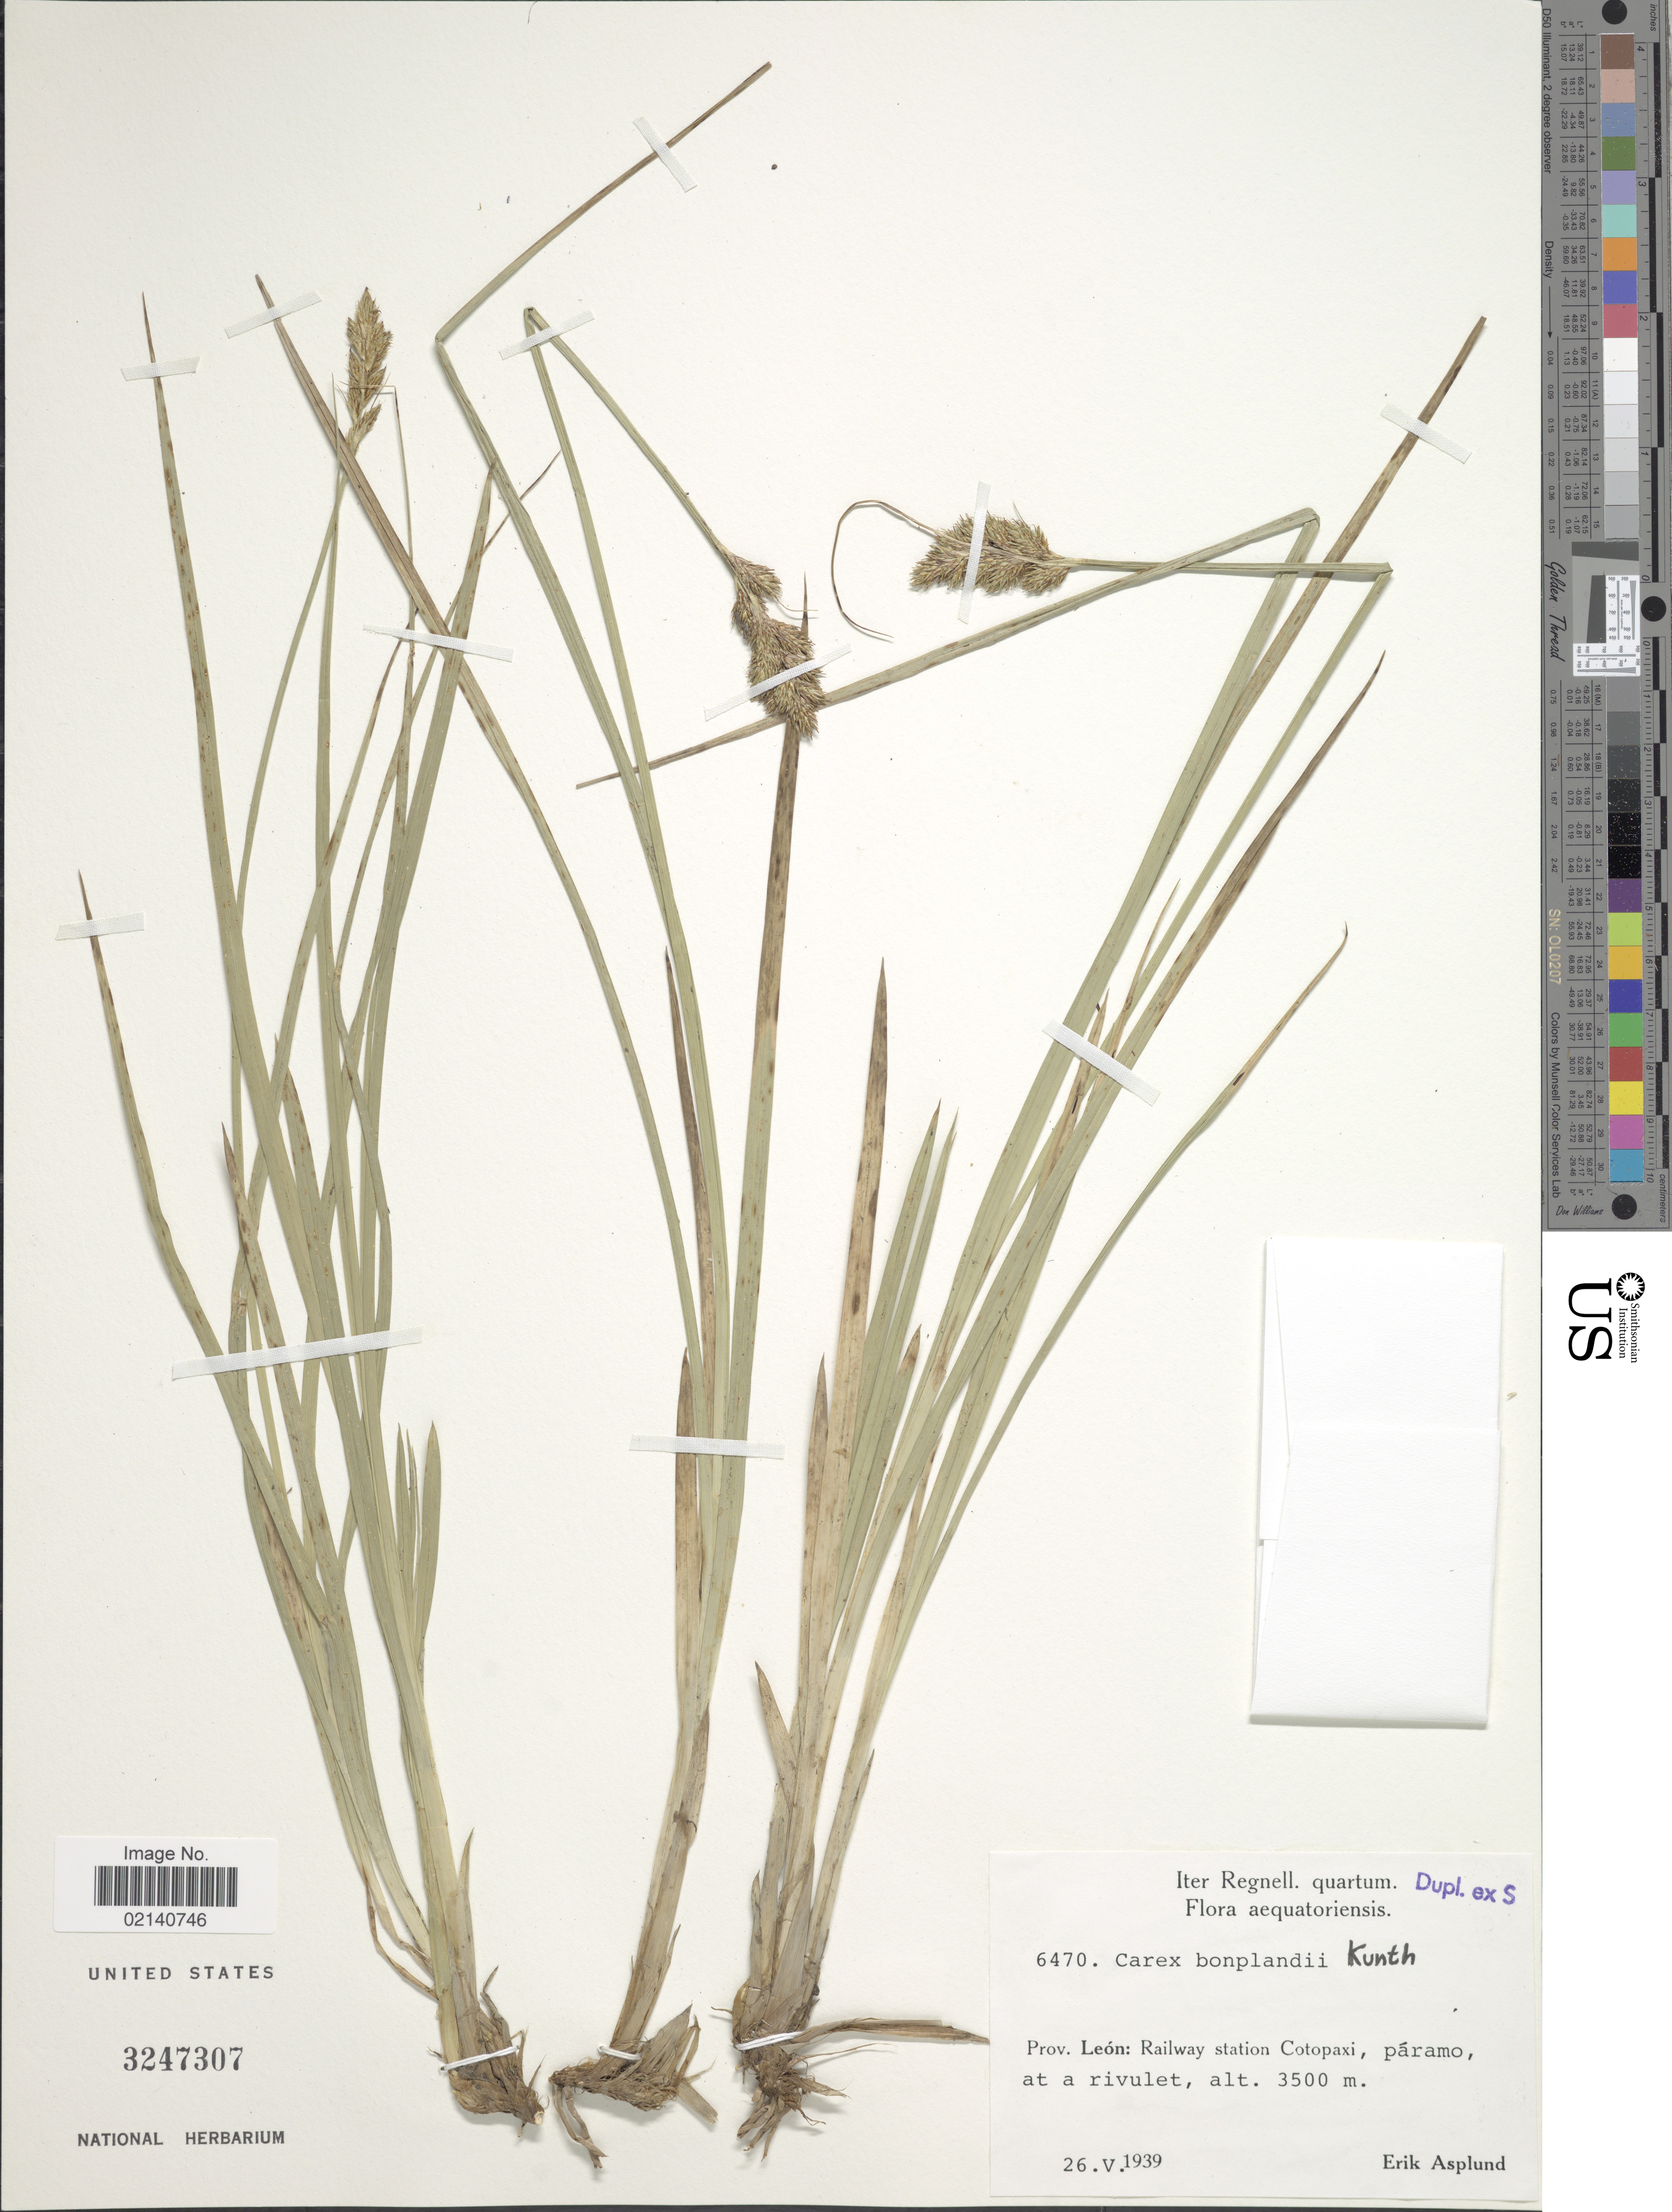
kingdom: Plantae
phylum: Tracheophyta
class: Liliopsida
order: Poales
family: Cyperaceae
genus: Carex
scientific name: Carex bonplandii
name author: Kunth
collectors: E. Asplund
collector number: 6470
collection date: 1939-05-26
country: Ecuador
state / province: Cotopaxi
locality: Aequatoriensis. Prov. Leon: Railway station Cotopaxi, paramo.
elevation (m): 3500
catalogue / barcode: US 3247307